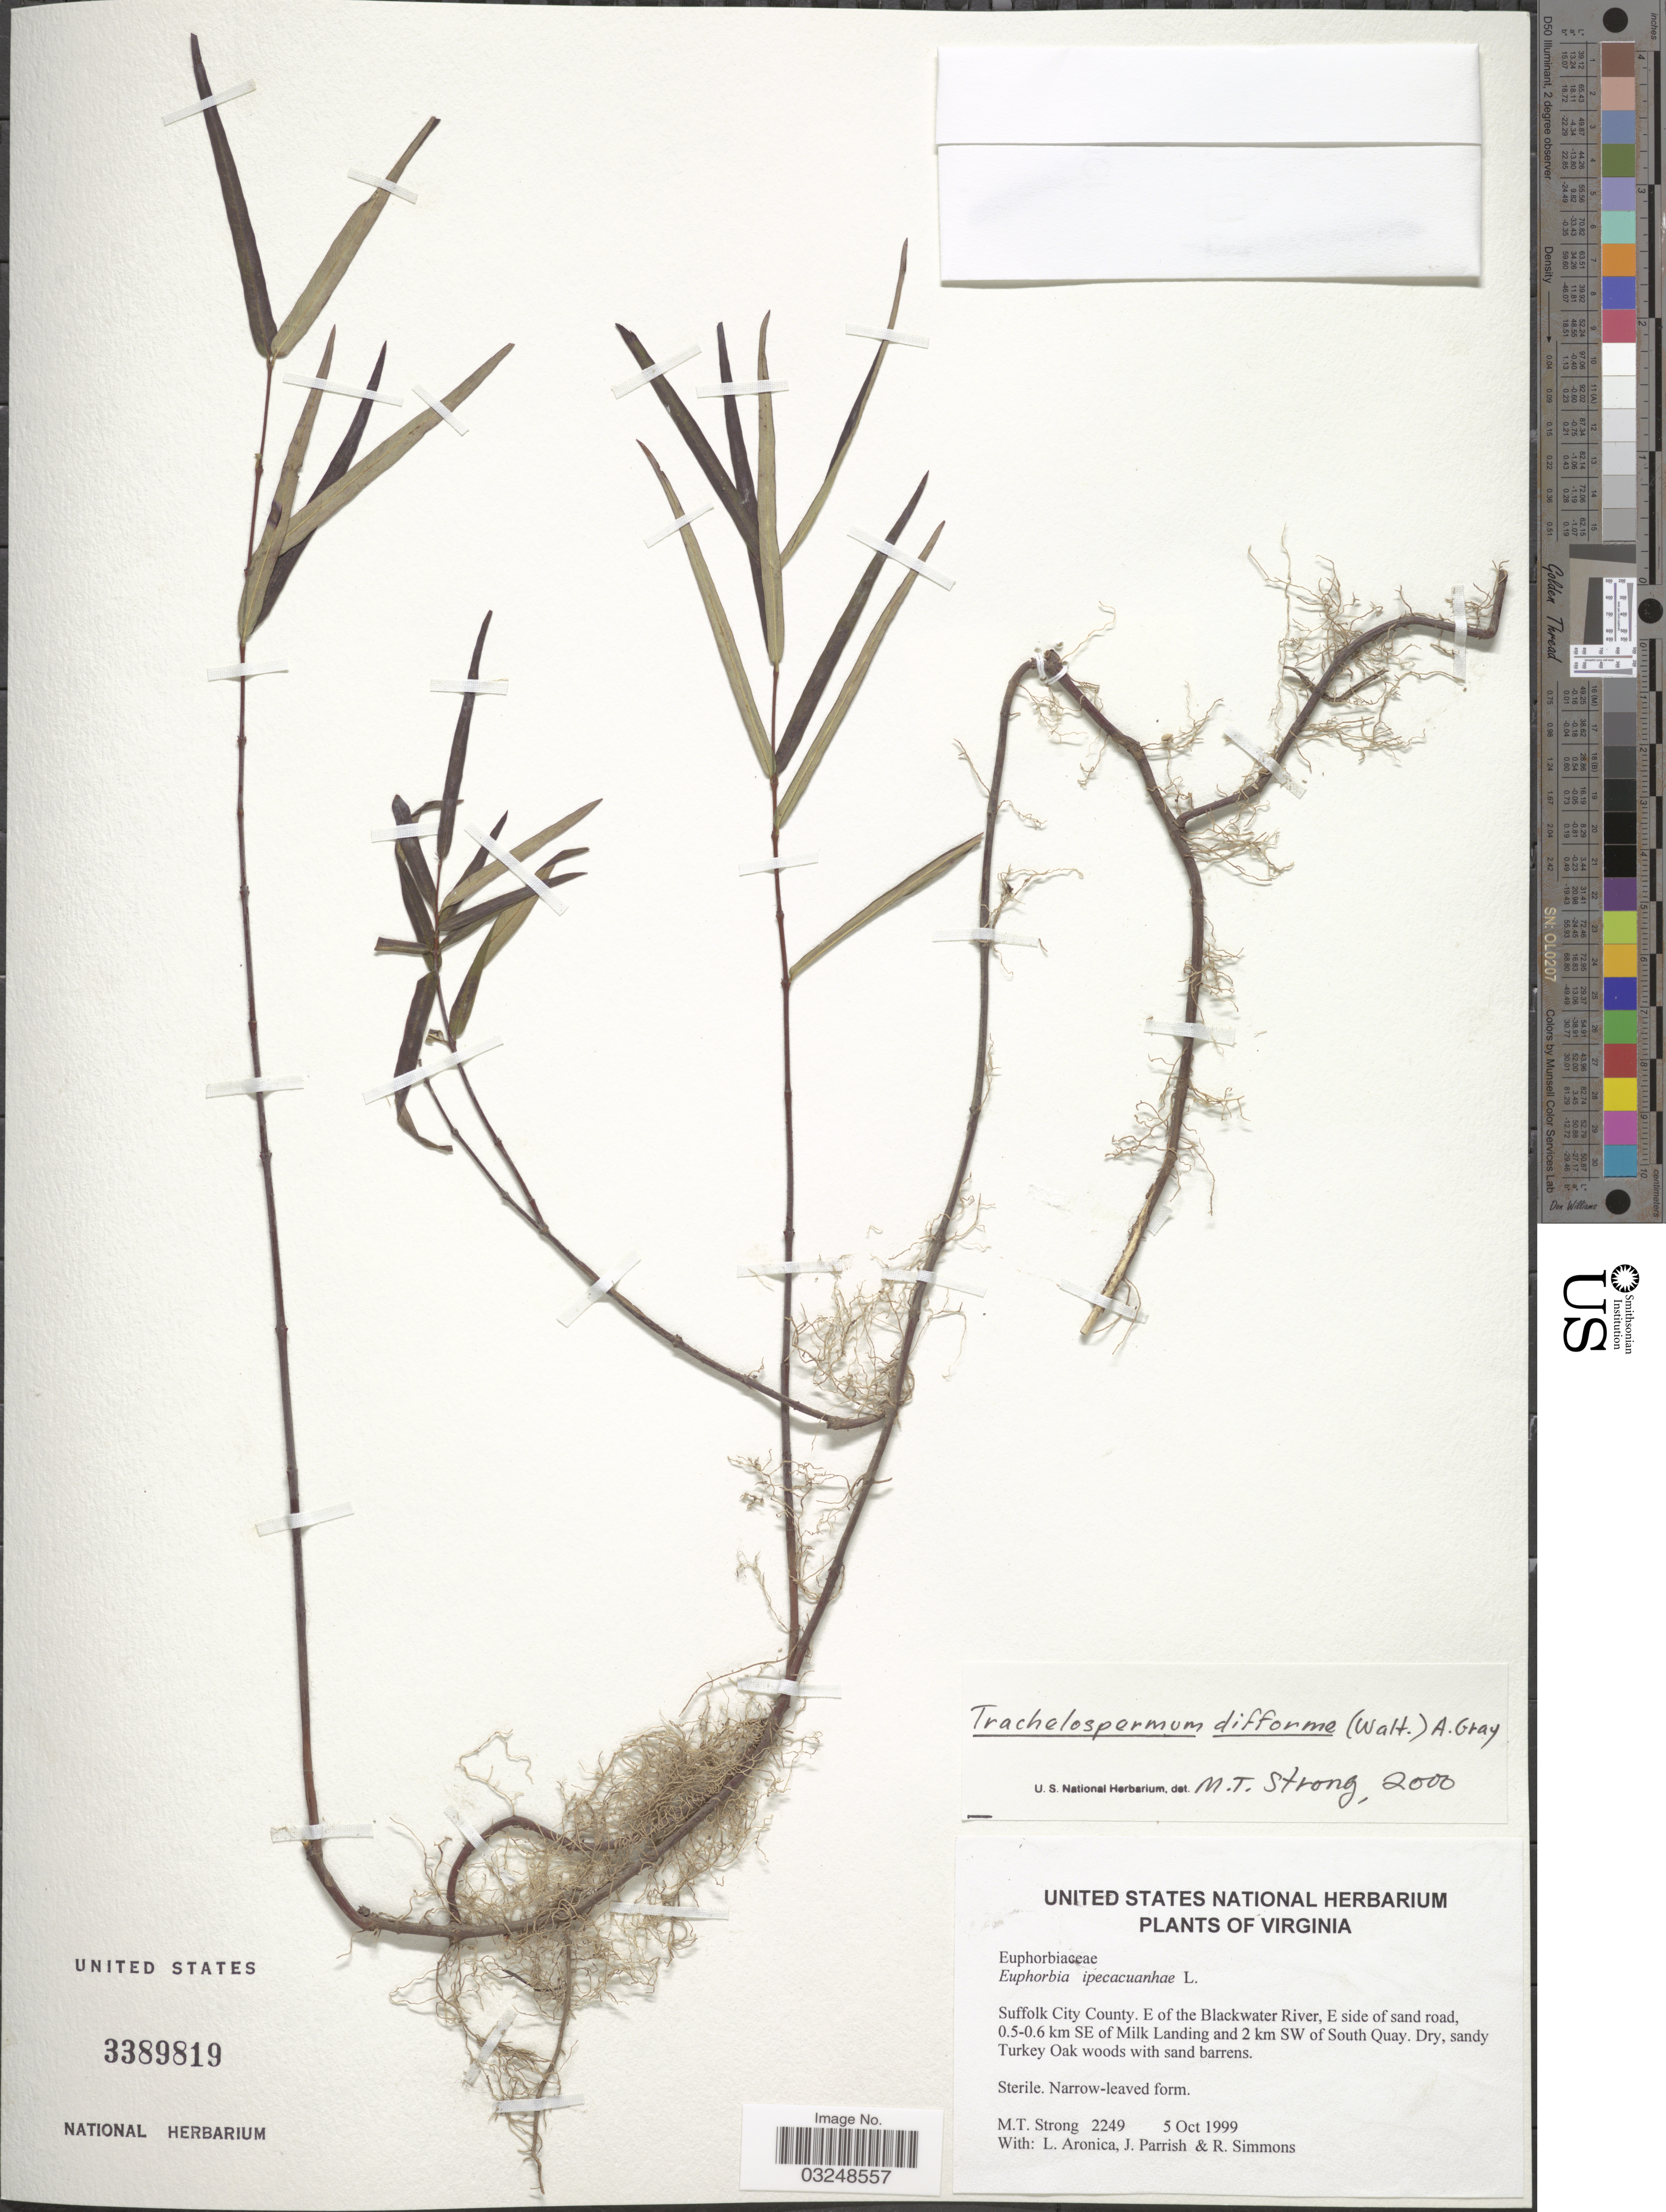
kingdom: Plantae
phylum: Tracheophyta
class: Magnoliopsida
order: Gentianales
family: Apocynaceae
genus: Trachelospermum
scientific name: Trachelospermum difforme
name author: (Walter) A. Gray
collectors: M. T. Strong, L. Aronica, J. Parrish & R. Simmons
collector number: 2249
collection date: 1999-10-05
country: United States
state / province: Virginia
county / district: City of Suffolk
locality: Suffolk City County, E of the Blackwater River, E side of sand road, 0.5-0.6 km SE of Milk Landing and 2 km SW of South Quay.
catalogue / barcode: US 3389819